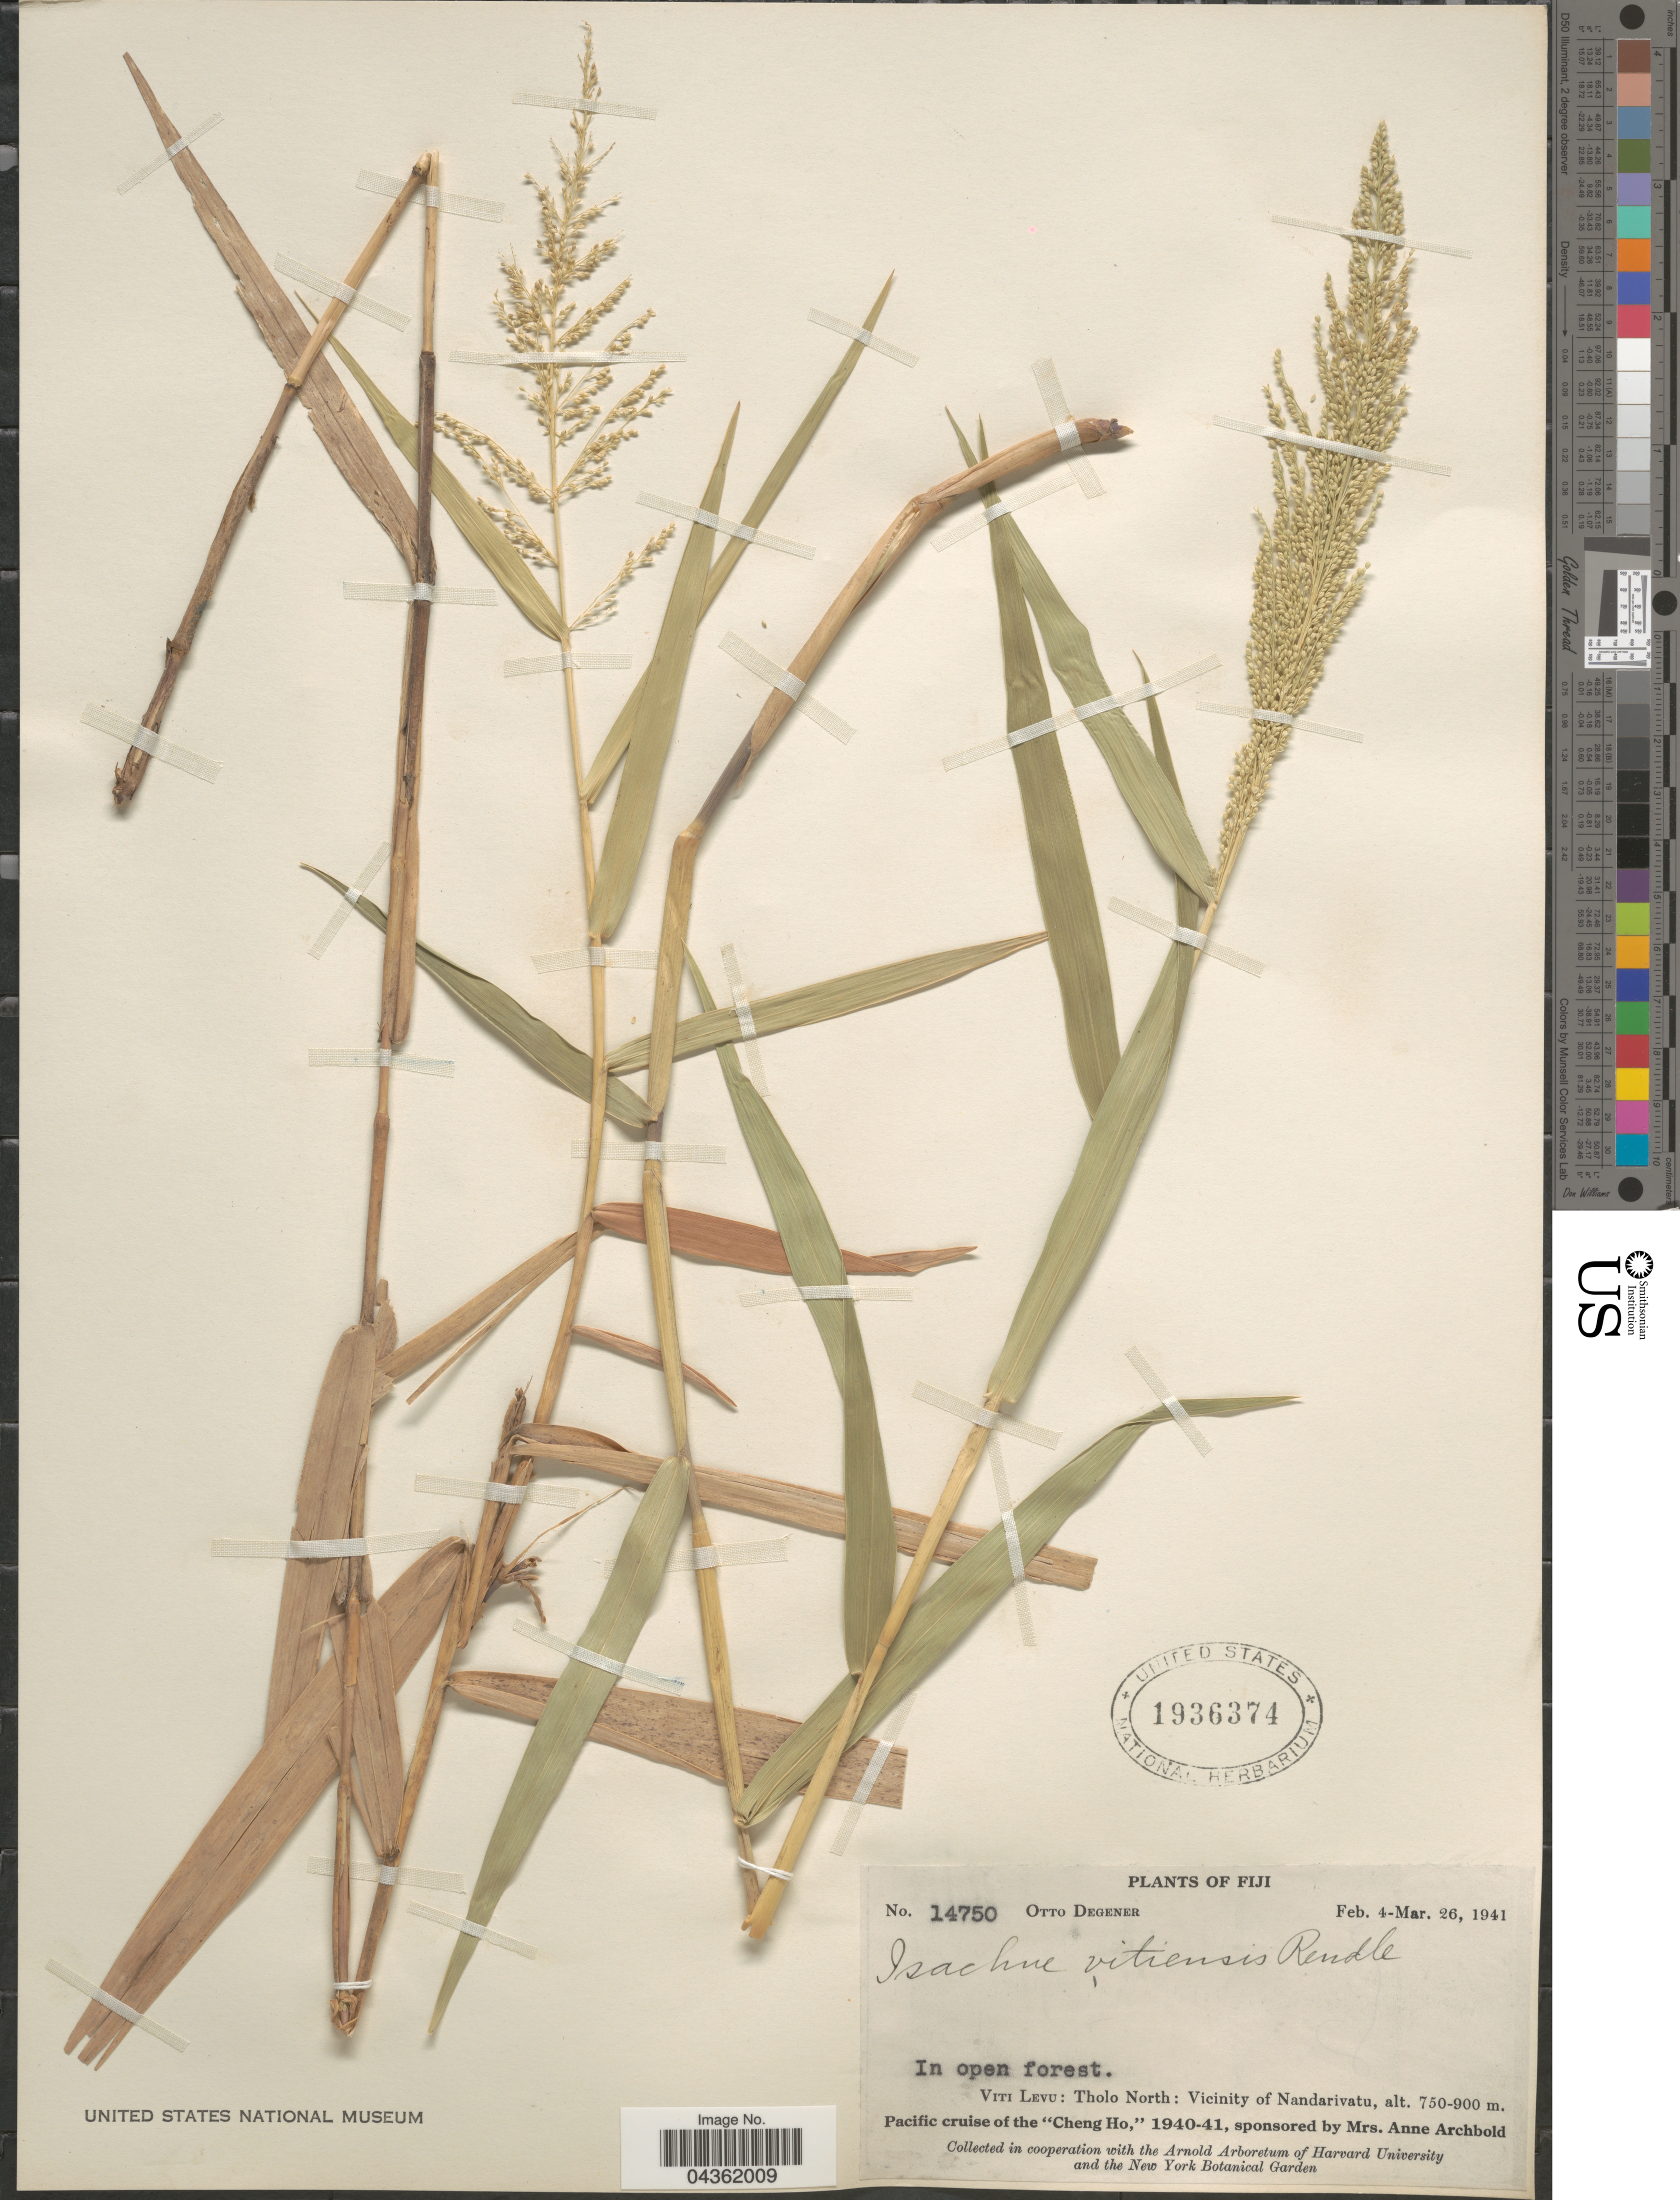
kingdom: Plantae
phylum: Tracheophyta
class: Liliopsida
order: Poales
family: Poaceae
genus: Isachne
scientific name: Isachne vitiensis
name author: Rendle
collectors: O. Degener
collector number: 14750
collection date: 1941-02-04/1941-03-26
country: Fiji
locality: Viti Levu: Tholo North: Vicinity of Nandarivatu. Pacific cruise of the "Cheng Ho," 1940-41.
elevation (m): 750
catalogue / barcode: US 1936374